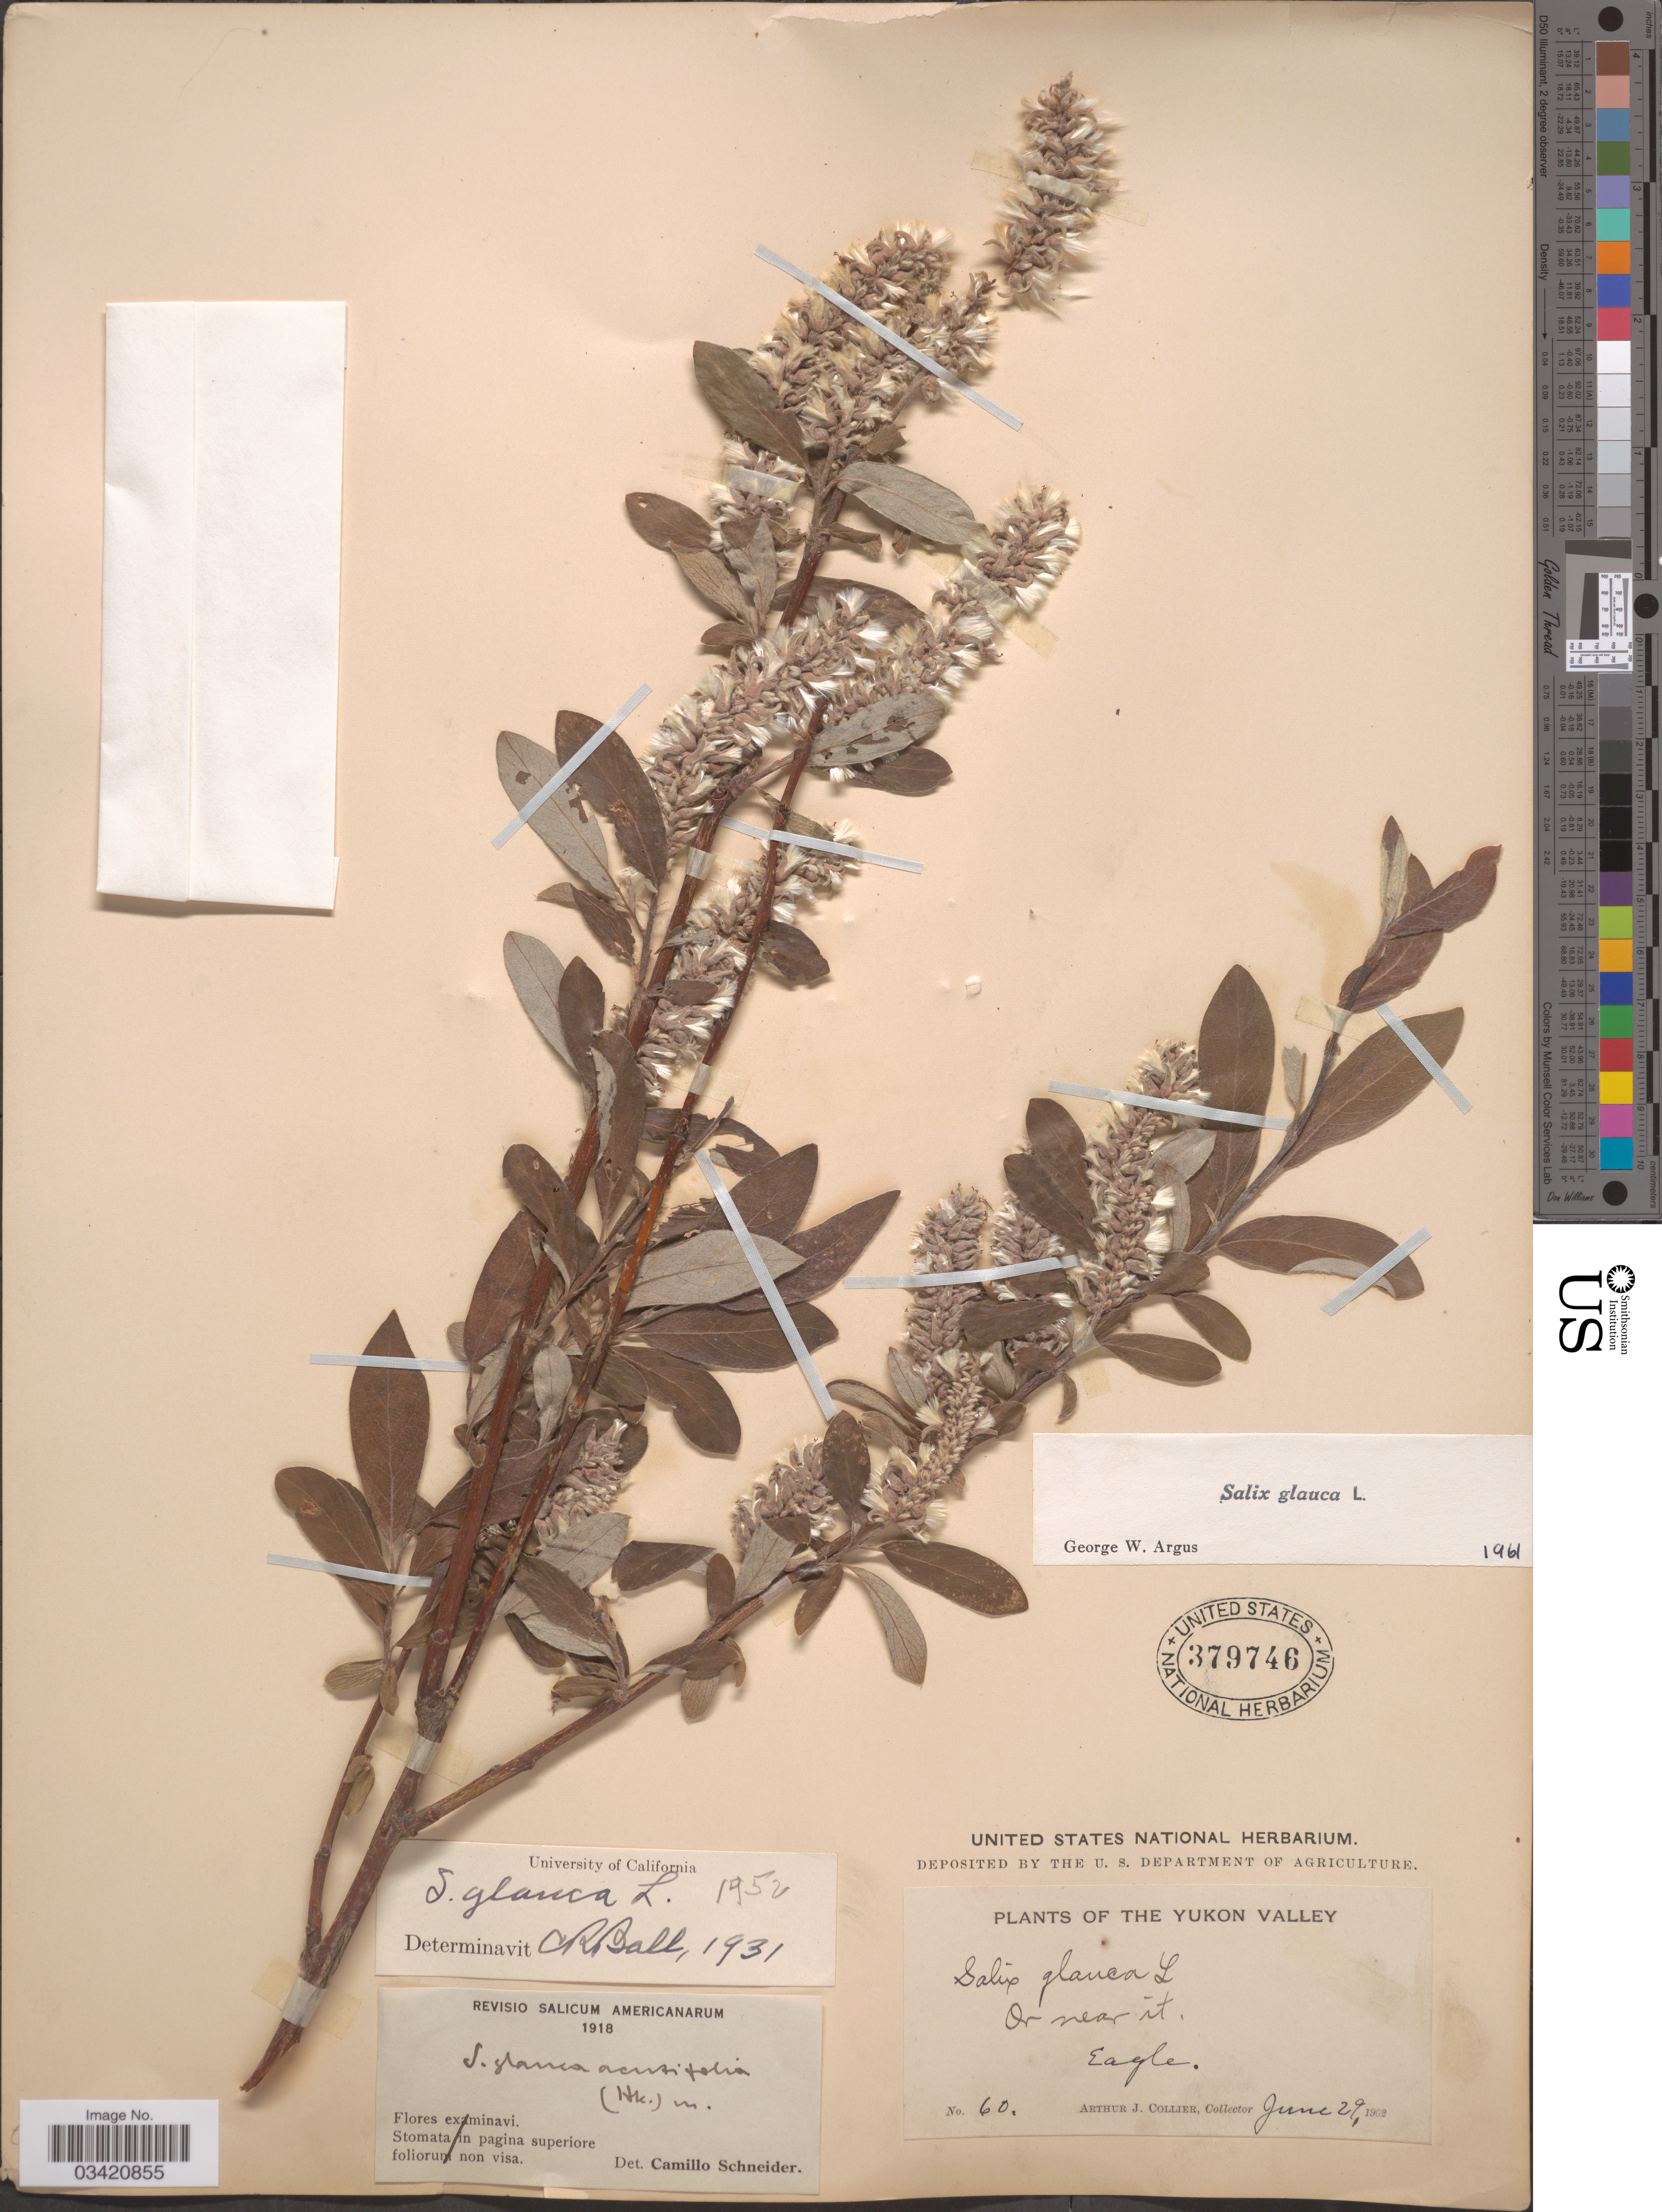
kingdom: Plantae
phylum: Tracheophyta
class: Magnoliopsida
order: Malpighiales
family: Salicaceae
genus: Salix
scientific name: Salix glauca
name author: L.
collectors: A. Collier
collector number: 60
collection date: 1902-06-29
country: Canada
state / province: Yukon Territory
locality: The Yukon Valley. Eagle.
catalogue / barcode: US 379746